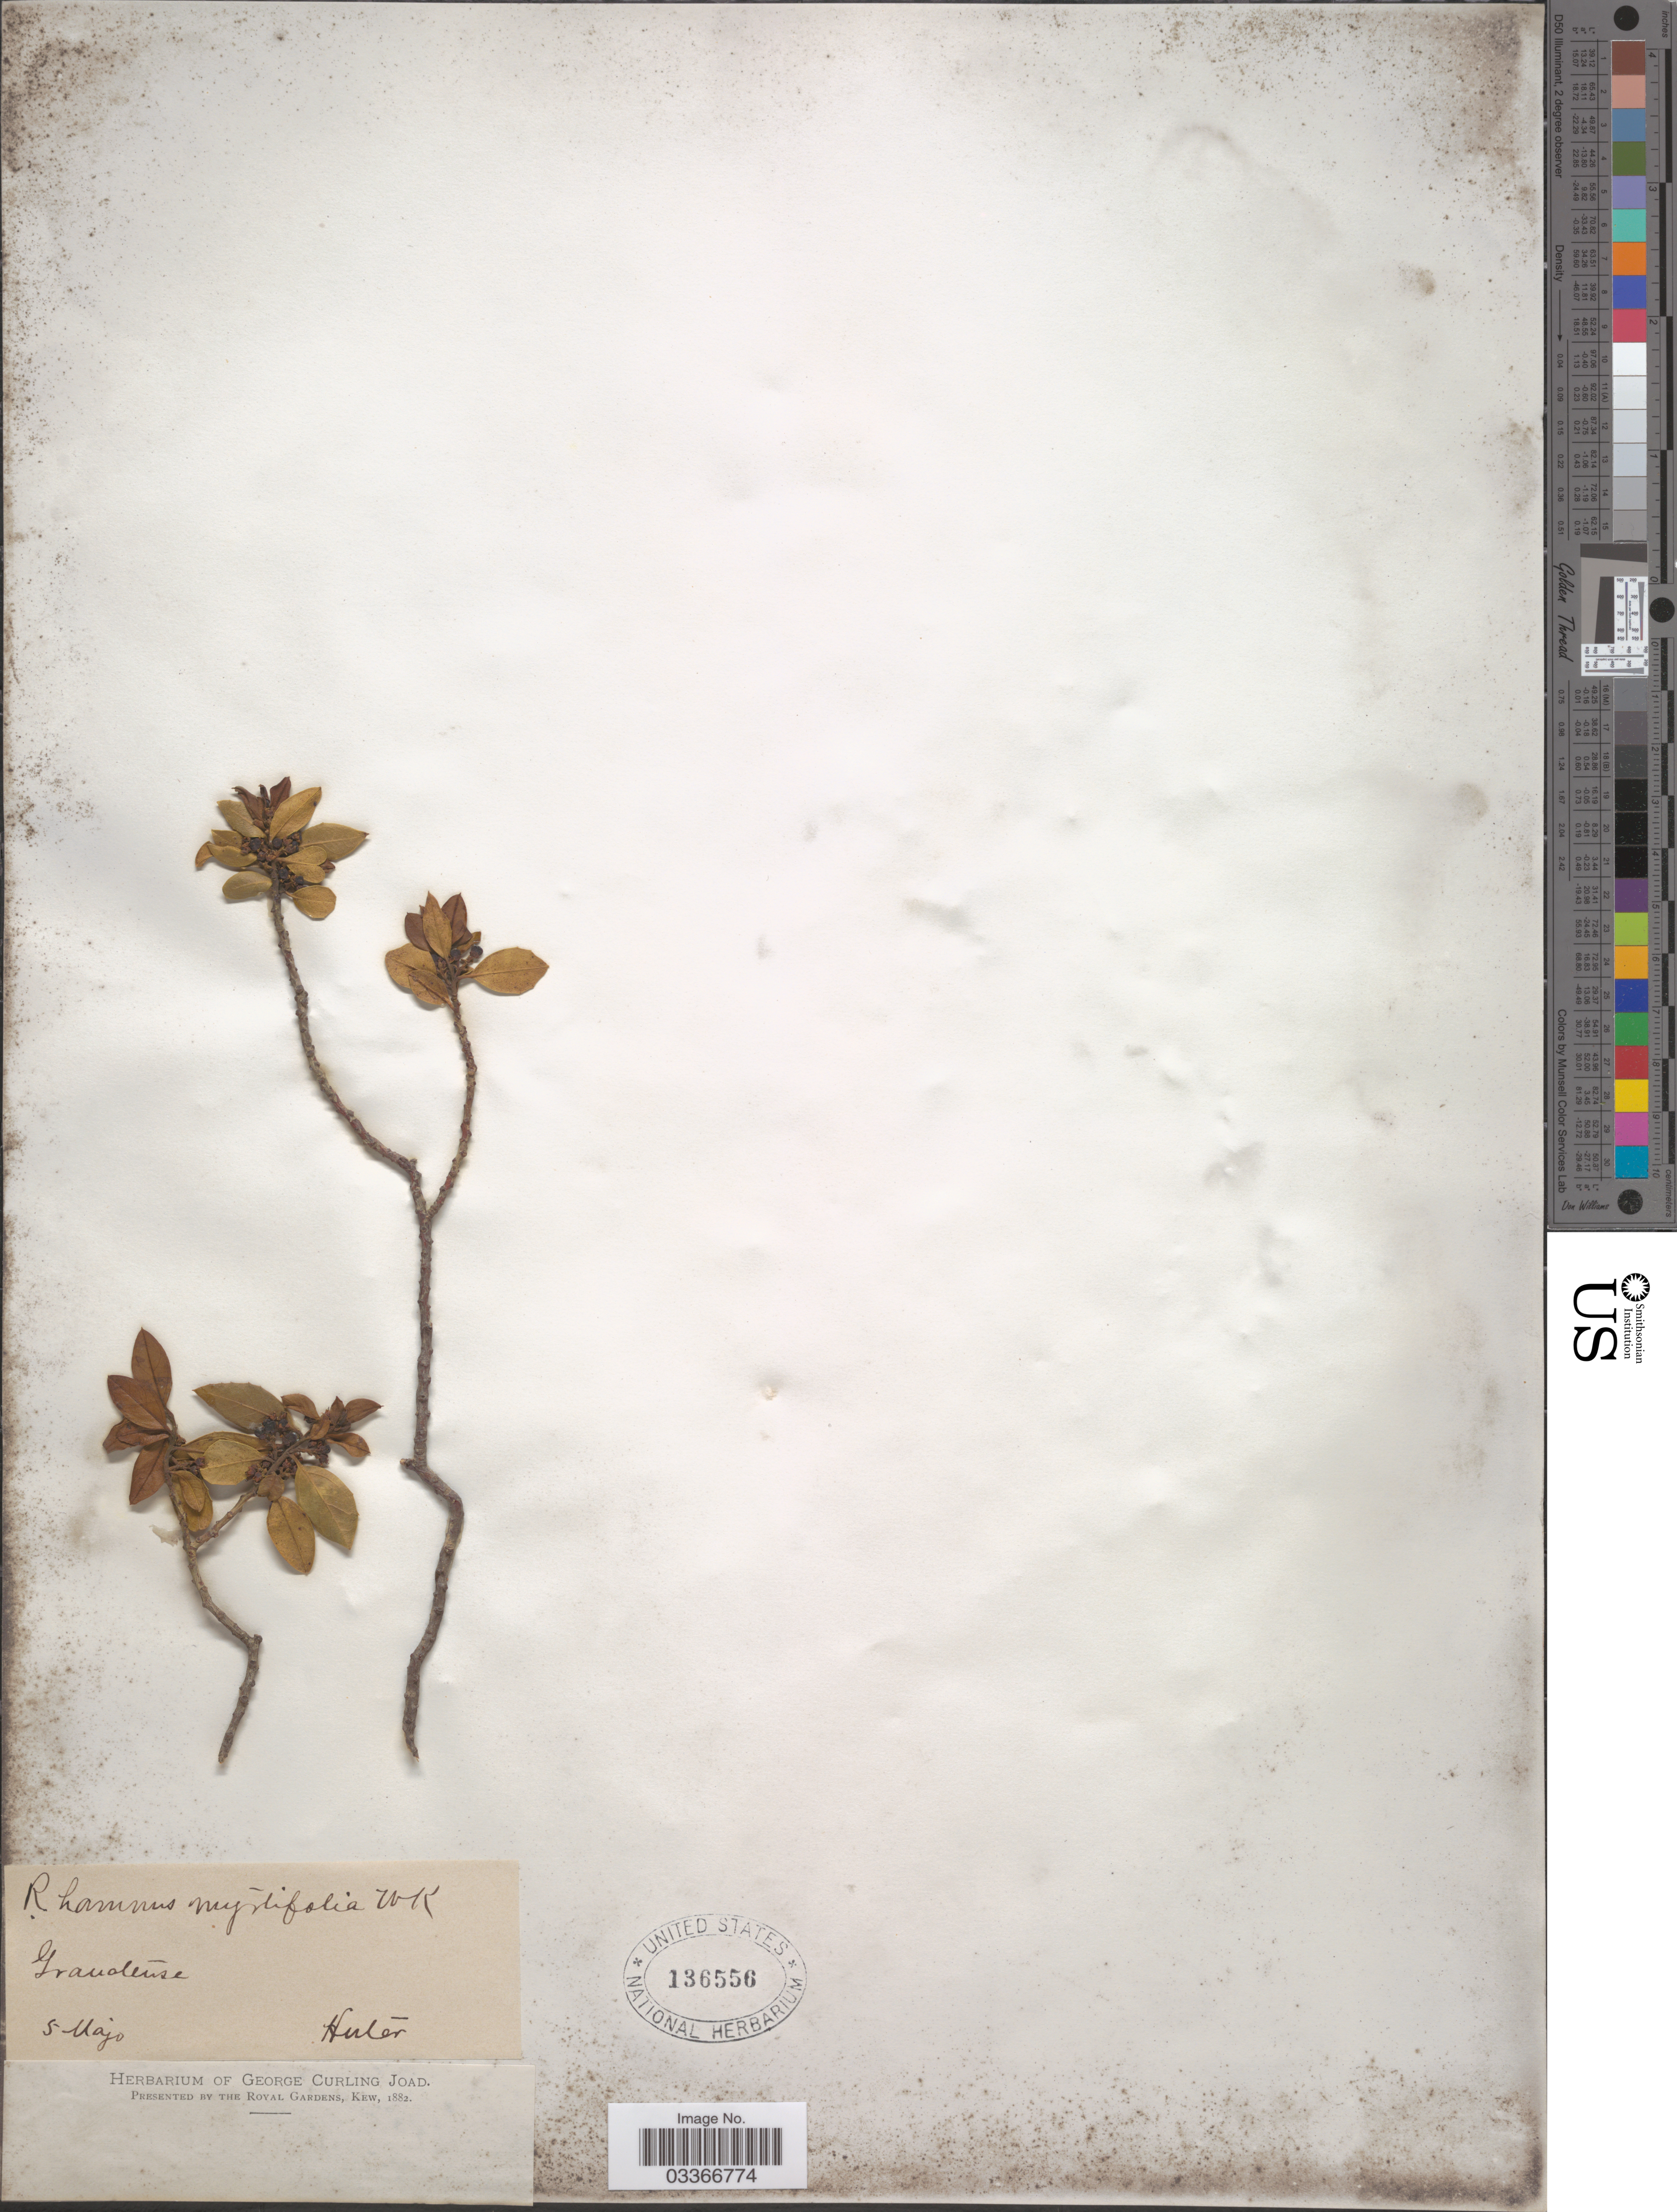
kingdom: Plantae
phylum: Tracheophyta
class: Magnoliopsida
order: Rosales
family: Rhamnaceae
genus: Rhamnus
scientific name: Rhamnus myrtifolia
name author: Willk.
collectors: -. Huter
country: Spain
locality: Granatense.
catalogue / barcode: US 136556